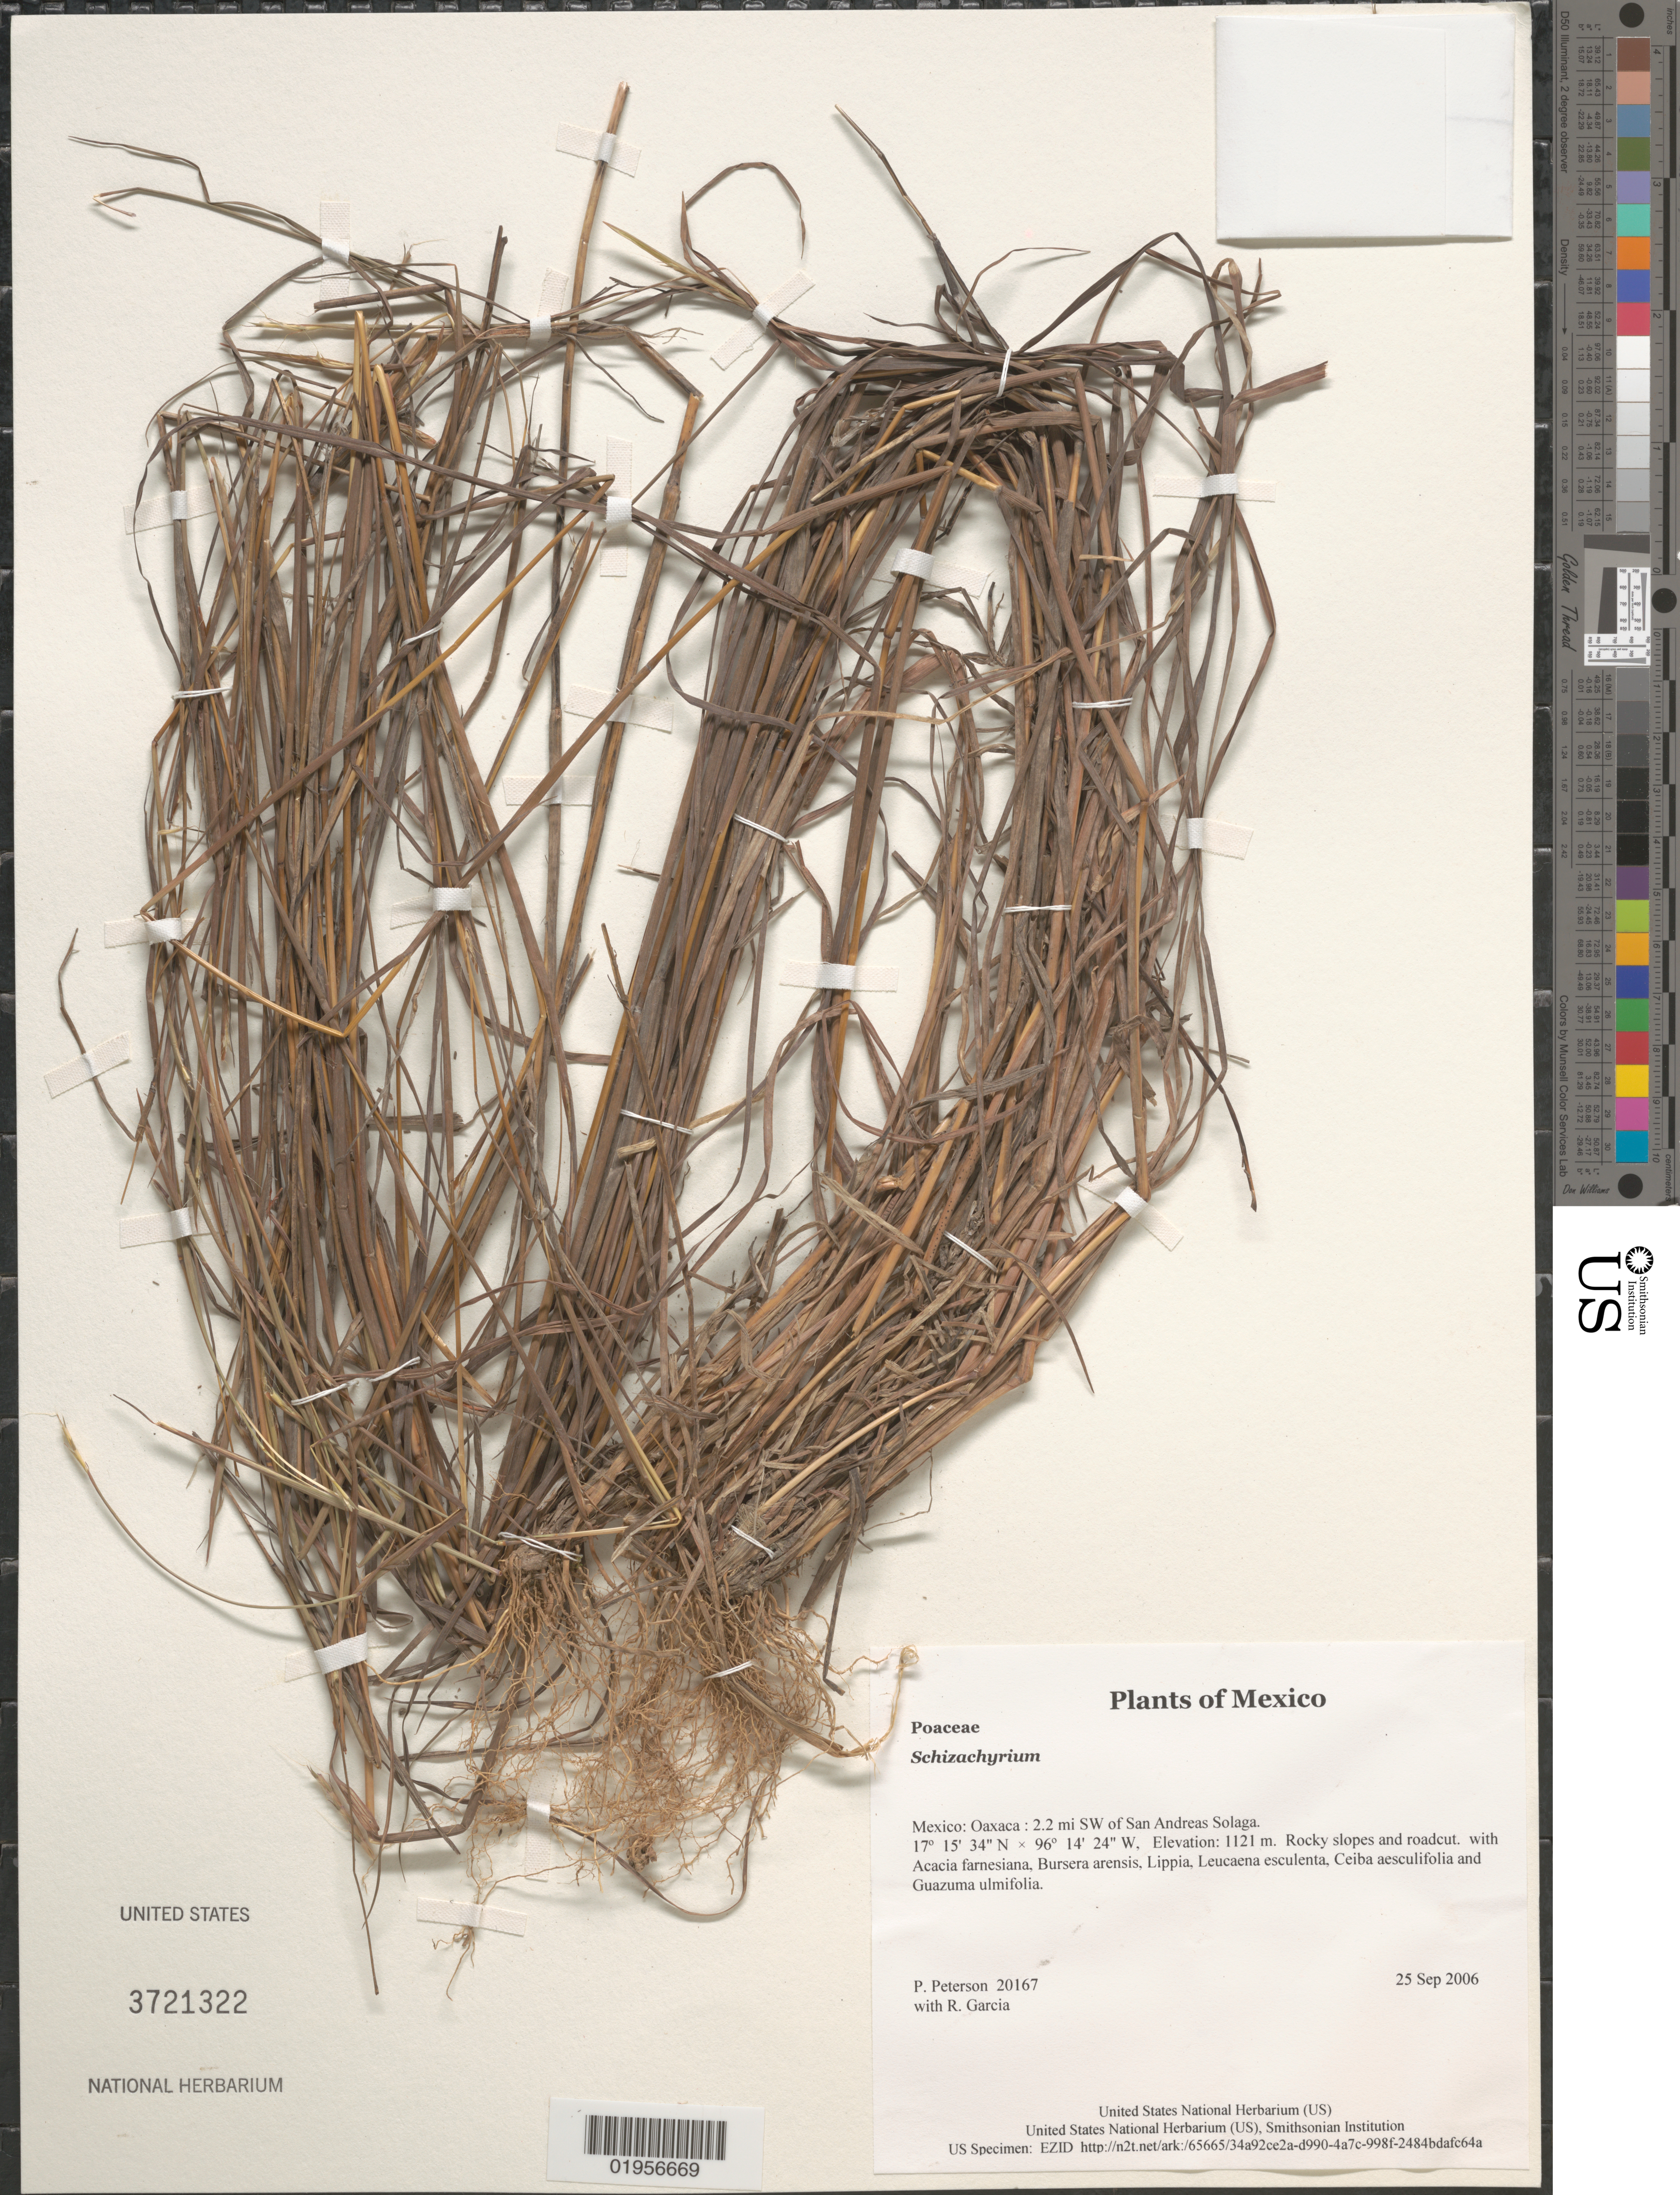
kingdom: Plantae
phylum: Tracheophyta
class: Liliopsida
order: Poales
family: Poaceae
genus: Schizachyrium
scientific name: Schizachyrium sp.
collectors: P. M. Peterson & R. Garcia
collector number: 20167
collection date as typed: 25 Sep 2006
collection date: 2006-09-25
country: Mexico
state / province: Oaxaca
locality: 2.2 mi SW of San Andreas Solaga.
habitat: Rocky slopes and roadcut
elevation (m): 1121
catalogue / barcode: US 3721322